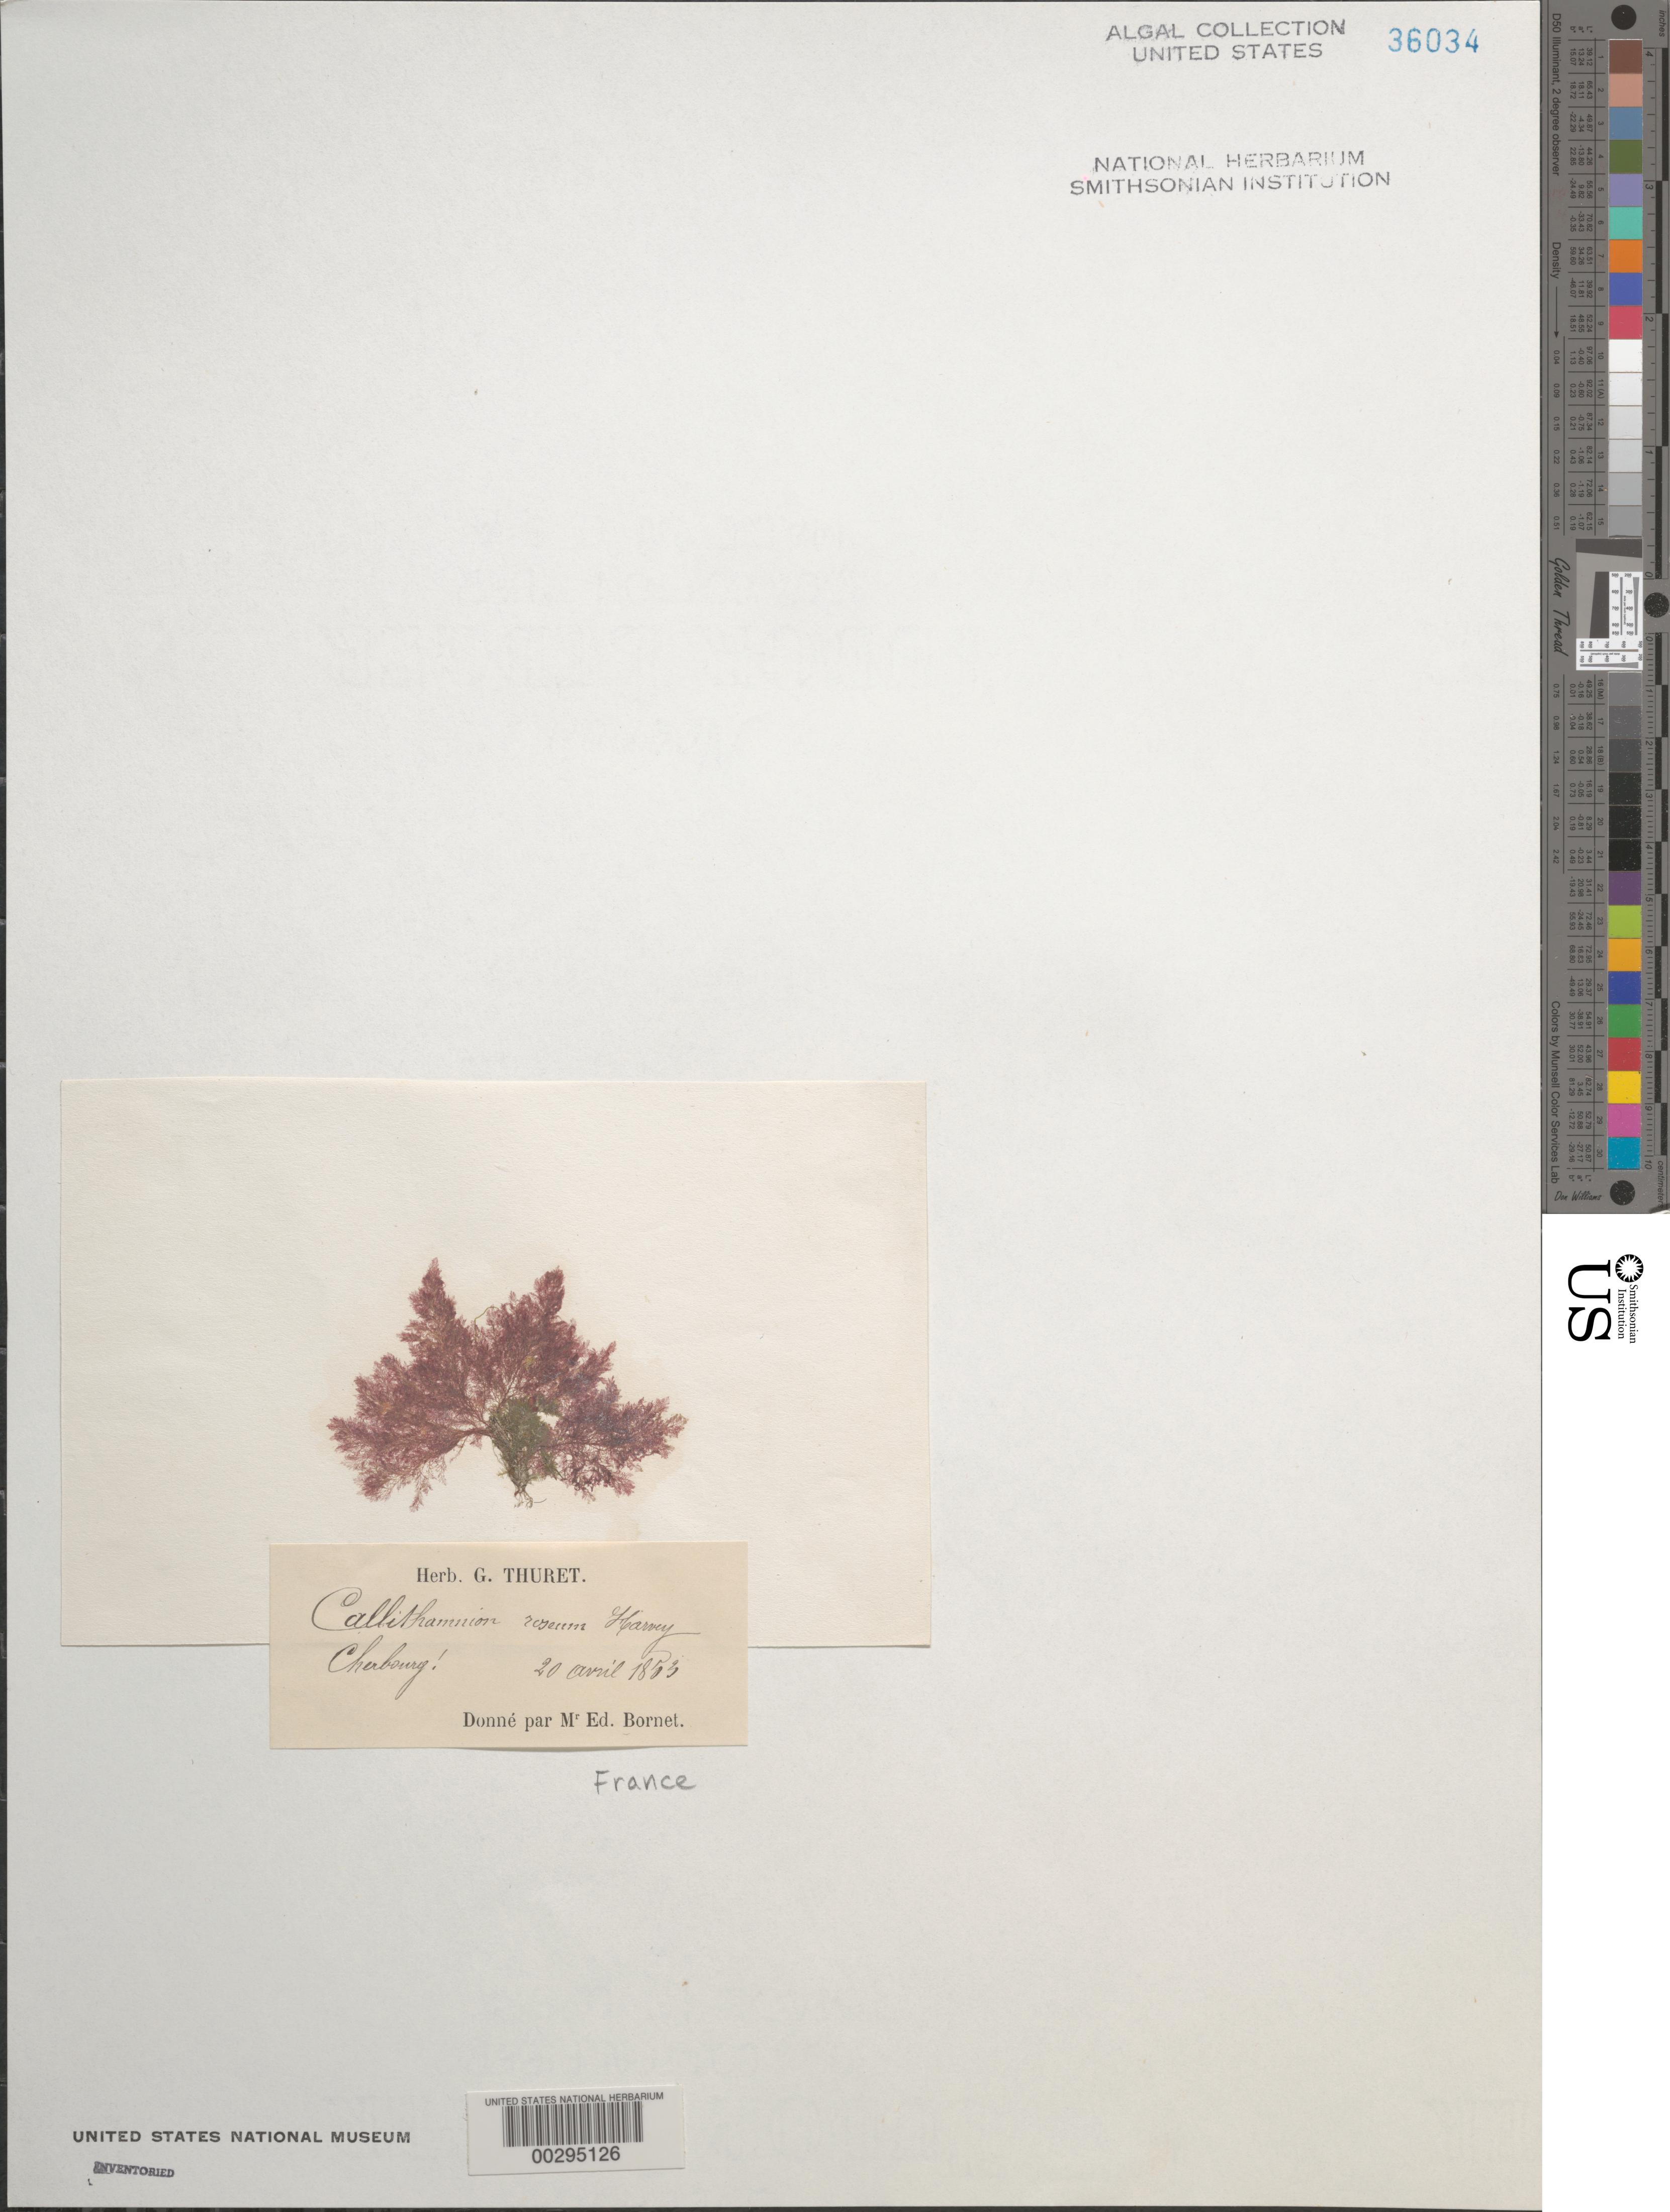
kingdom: Plantae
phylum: Rhodophyta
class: Florideophyceae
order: Ceramiales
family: Callithamniaceae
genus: Gaillona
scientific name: Gaillona rosea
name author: (Roth) A. Athanasiadis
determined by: Algae name updating Project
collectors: Thuret, G. (herbarium)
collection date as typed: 20 Apr 1853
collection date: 1853-04-20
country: France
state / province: Normandie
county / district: Manche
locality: Cherbourg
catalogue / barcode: US 36034